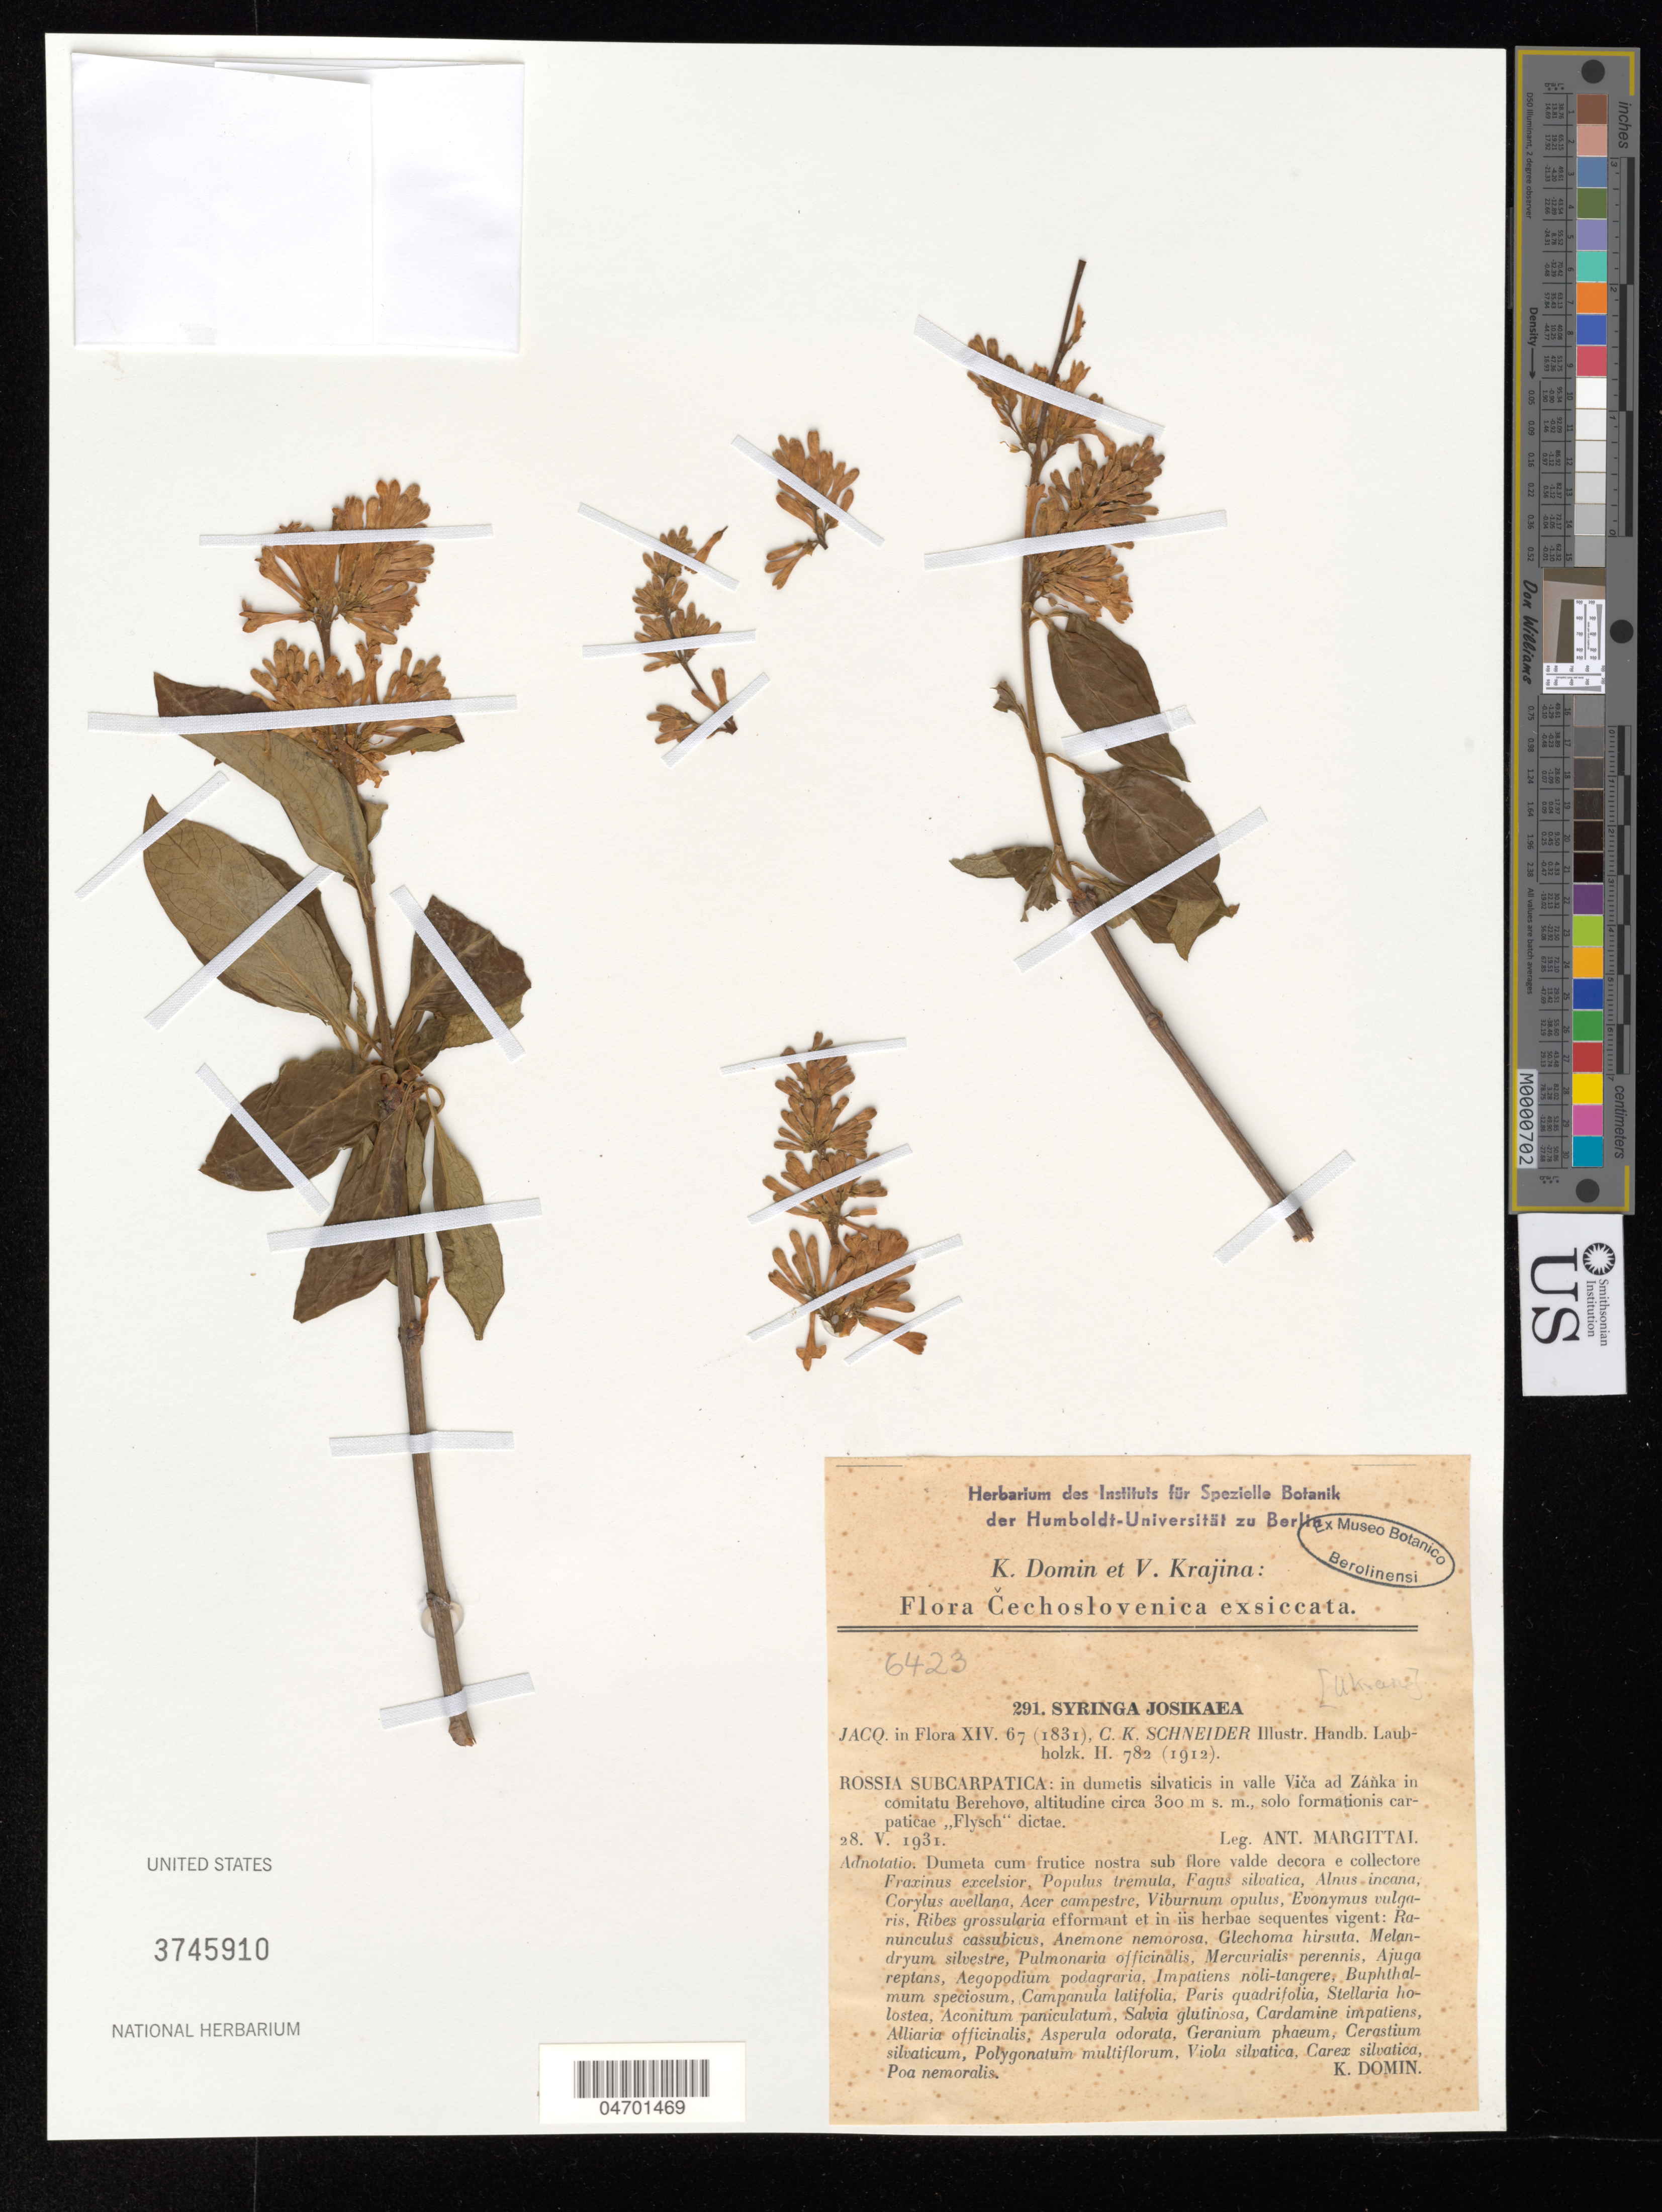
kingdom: Plantae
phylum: Tracheophyta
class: Magnoliopsida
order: Lamiales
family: Oleaceae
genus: Syringa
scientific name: Syringa josikaea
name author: J. Jacq. ex Rchb.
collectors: A. Margittal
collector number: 291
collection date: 1931-05-28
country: Russian Federation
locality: Čechoslovenica exsiccata. Rossia subcarpatica: in dumetis silvaticis in valle Viča ad Zánka in comitatu Berehovo.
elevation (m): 300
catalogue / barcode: US 3745910